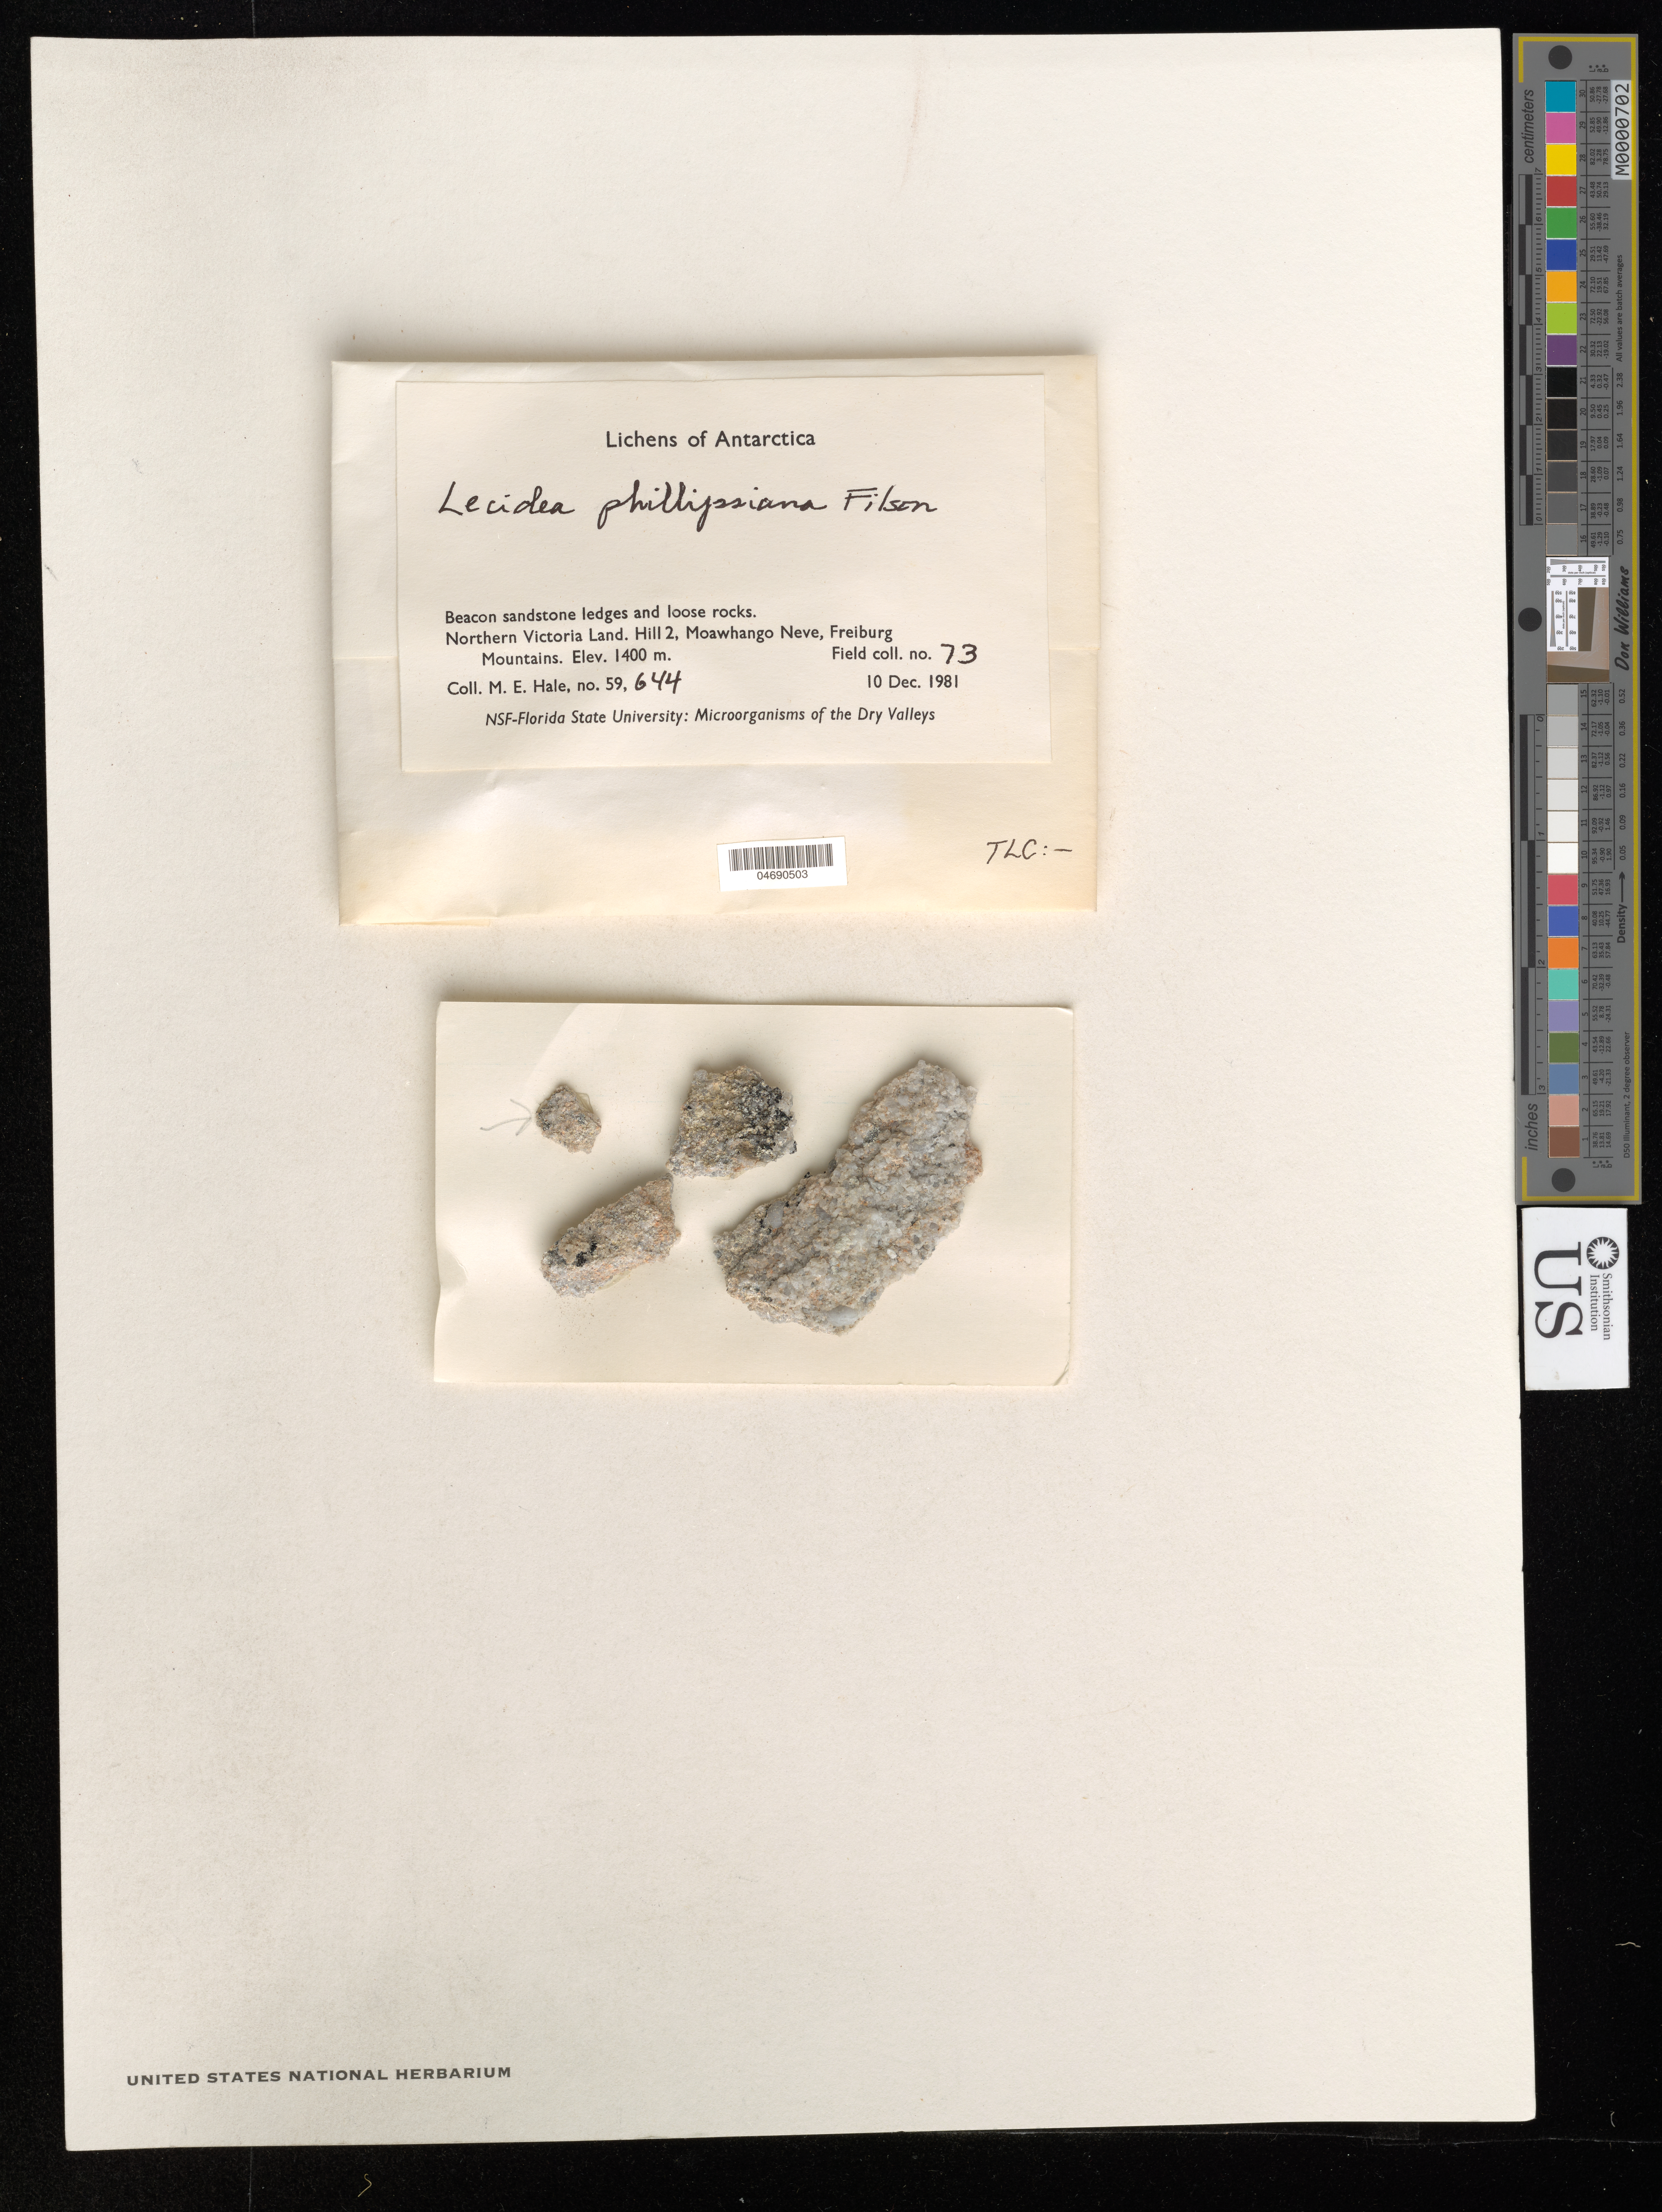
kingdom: Fungi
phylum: Ascomycota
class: Lecanoromycetes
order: Lecideales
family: Lecideaceae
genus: Lecidea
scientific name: Lecidea phillipsiana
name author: Filson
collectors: M. Hale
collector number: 59644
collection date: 1981-12-10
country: Antarctica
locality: Northern Victoria Land. Hill 2, Moawhango Neve, Freiburg Mountains.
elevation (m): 1400